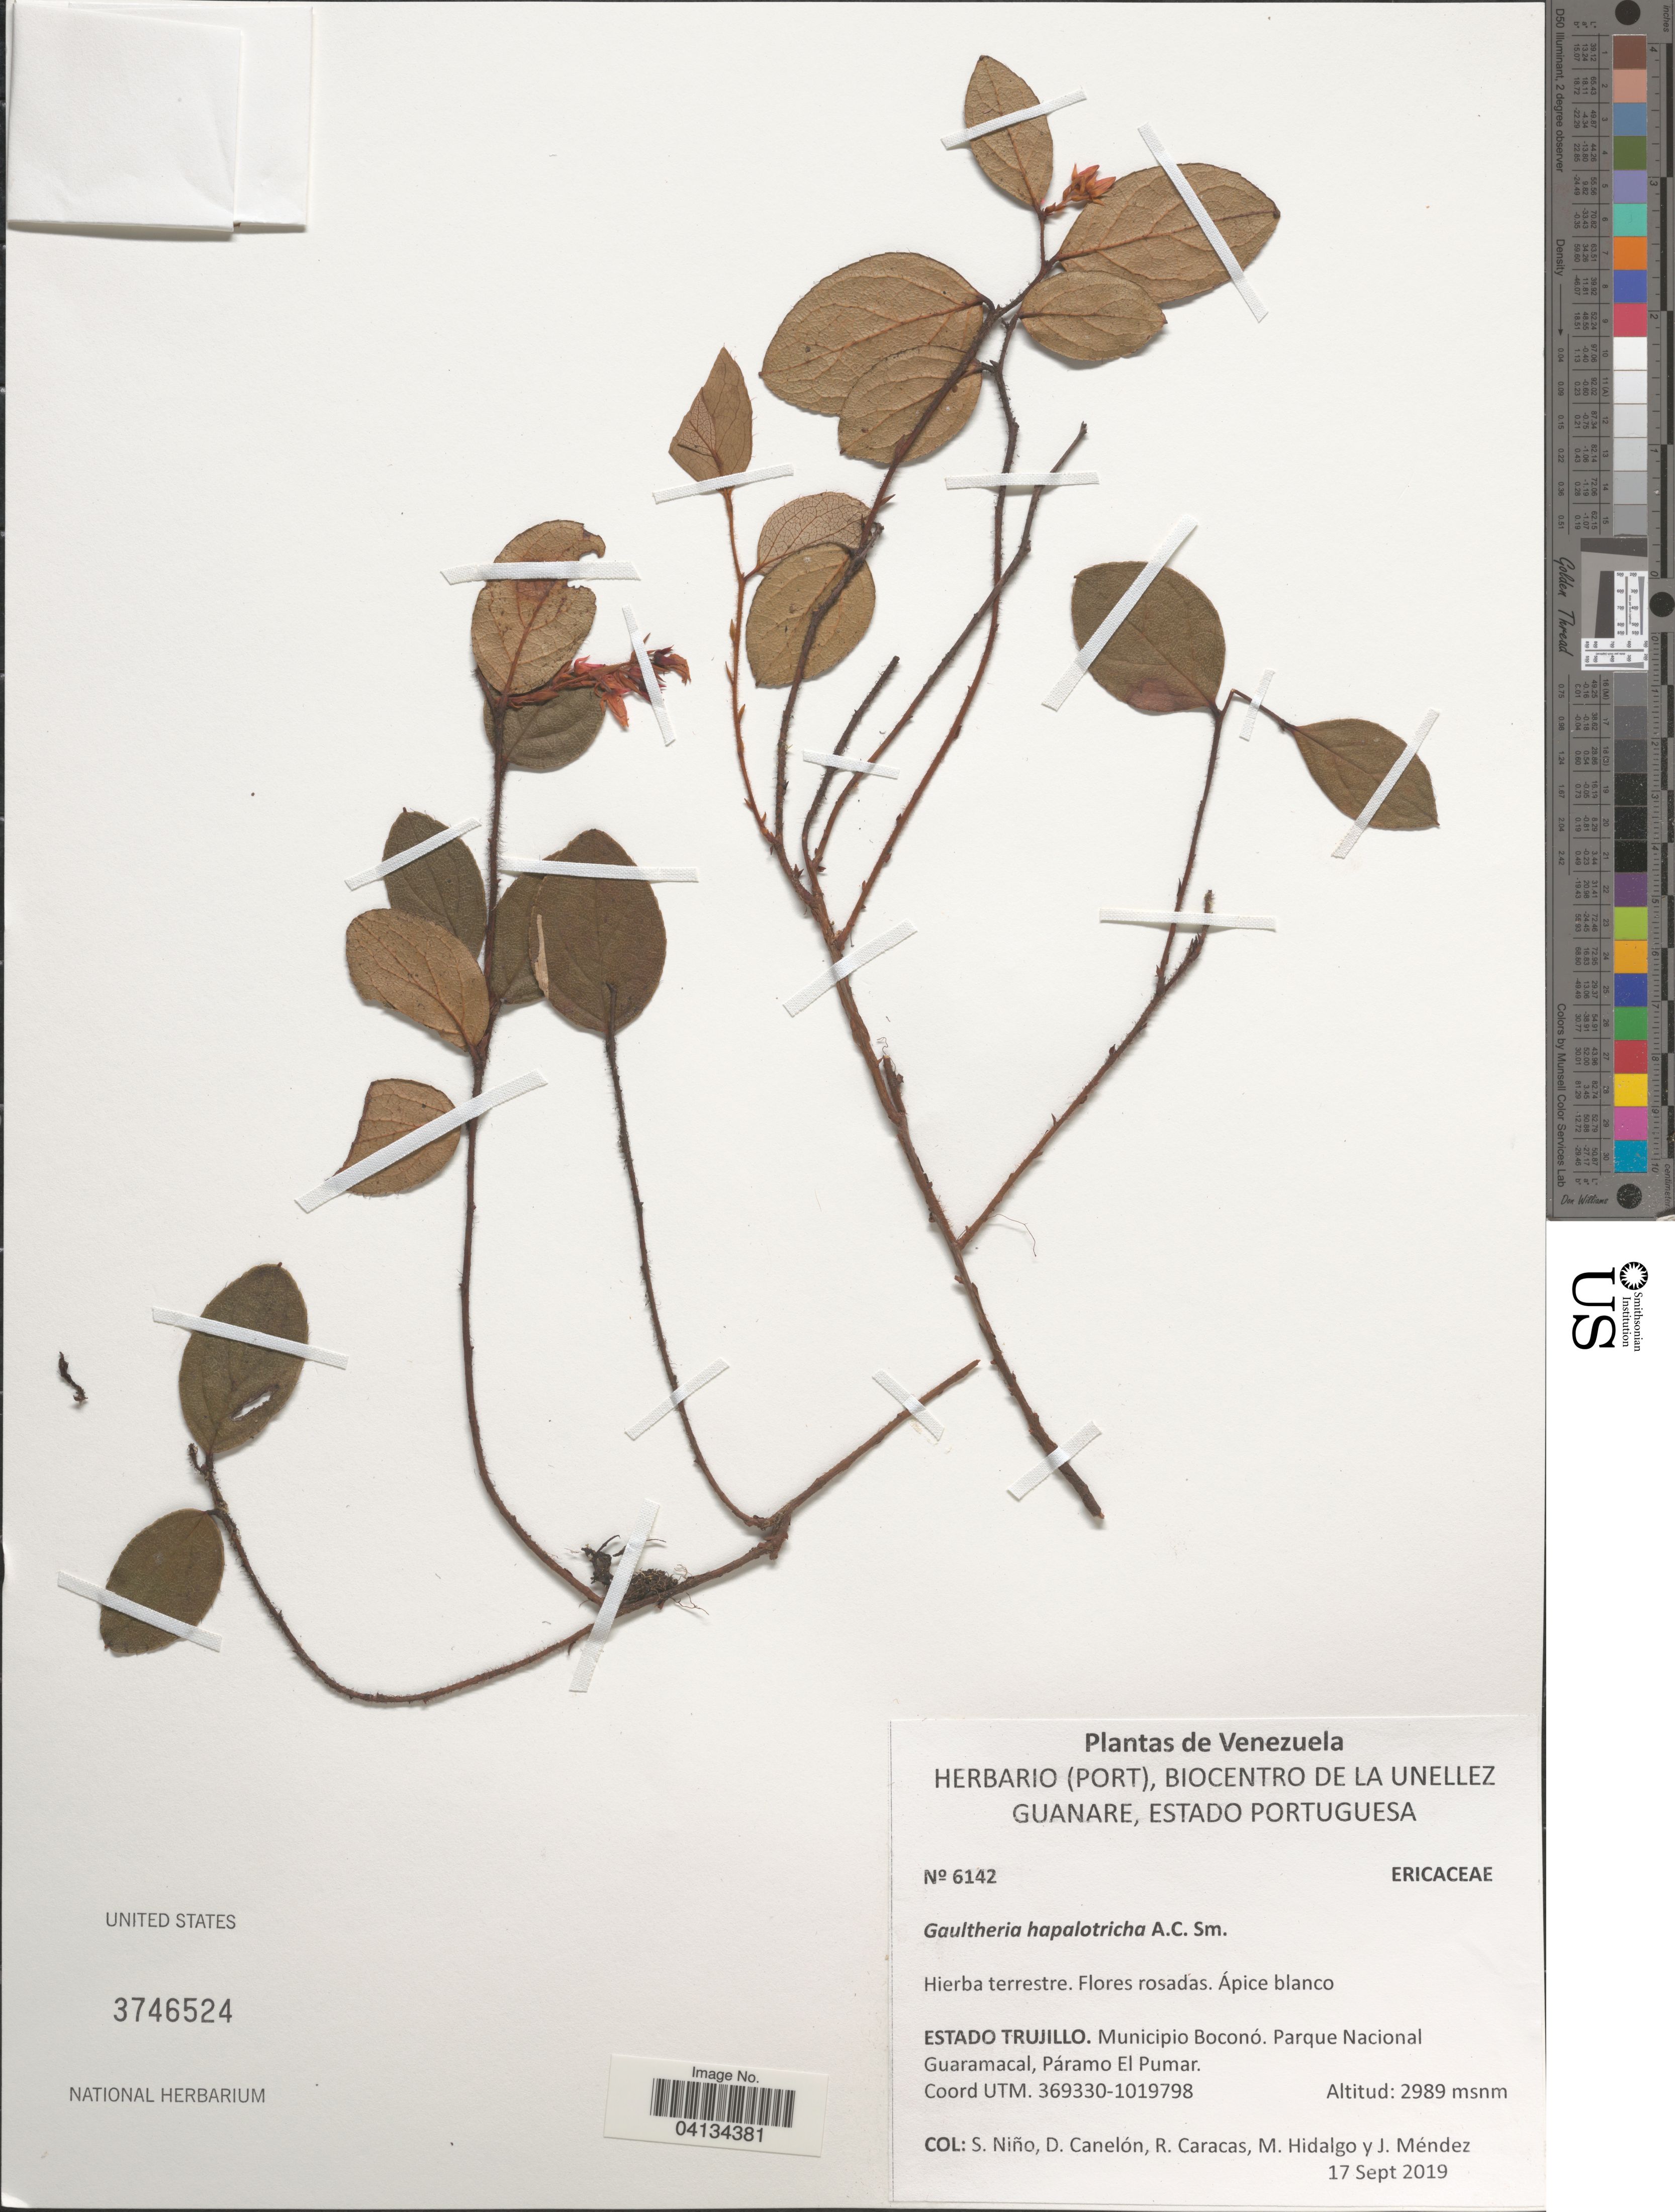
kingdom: Plantae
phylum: Tracheophyta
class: Magnoliopsida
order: Ericales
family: Ericaceae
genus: Gaultheria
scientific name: Gaultheria hapalotricha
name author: A.C. Sm.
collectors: S. M. Niño, D. Canelón, R. Caracas, M. Hidalgo & J. Mendez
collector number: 6142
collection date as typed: Transcribed d/m/y: 17/9/2019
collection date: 2019-09-17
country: Venezuela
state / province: Trujillo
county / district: Boconó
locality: Parque Nacional Guaramacal, Páramo El Pumar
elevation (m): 2989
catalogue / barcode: US 3746524